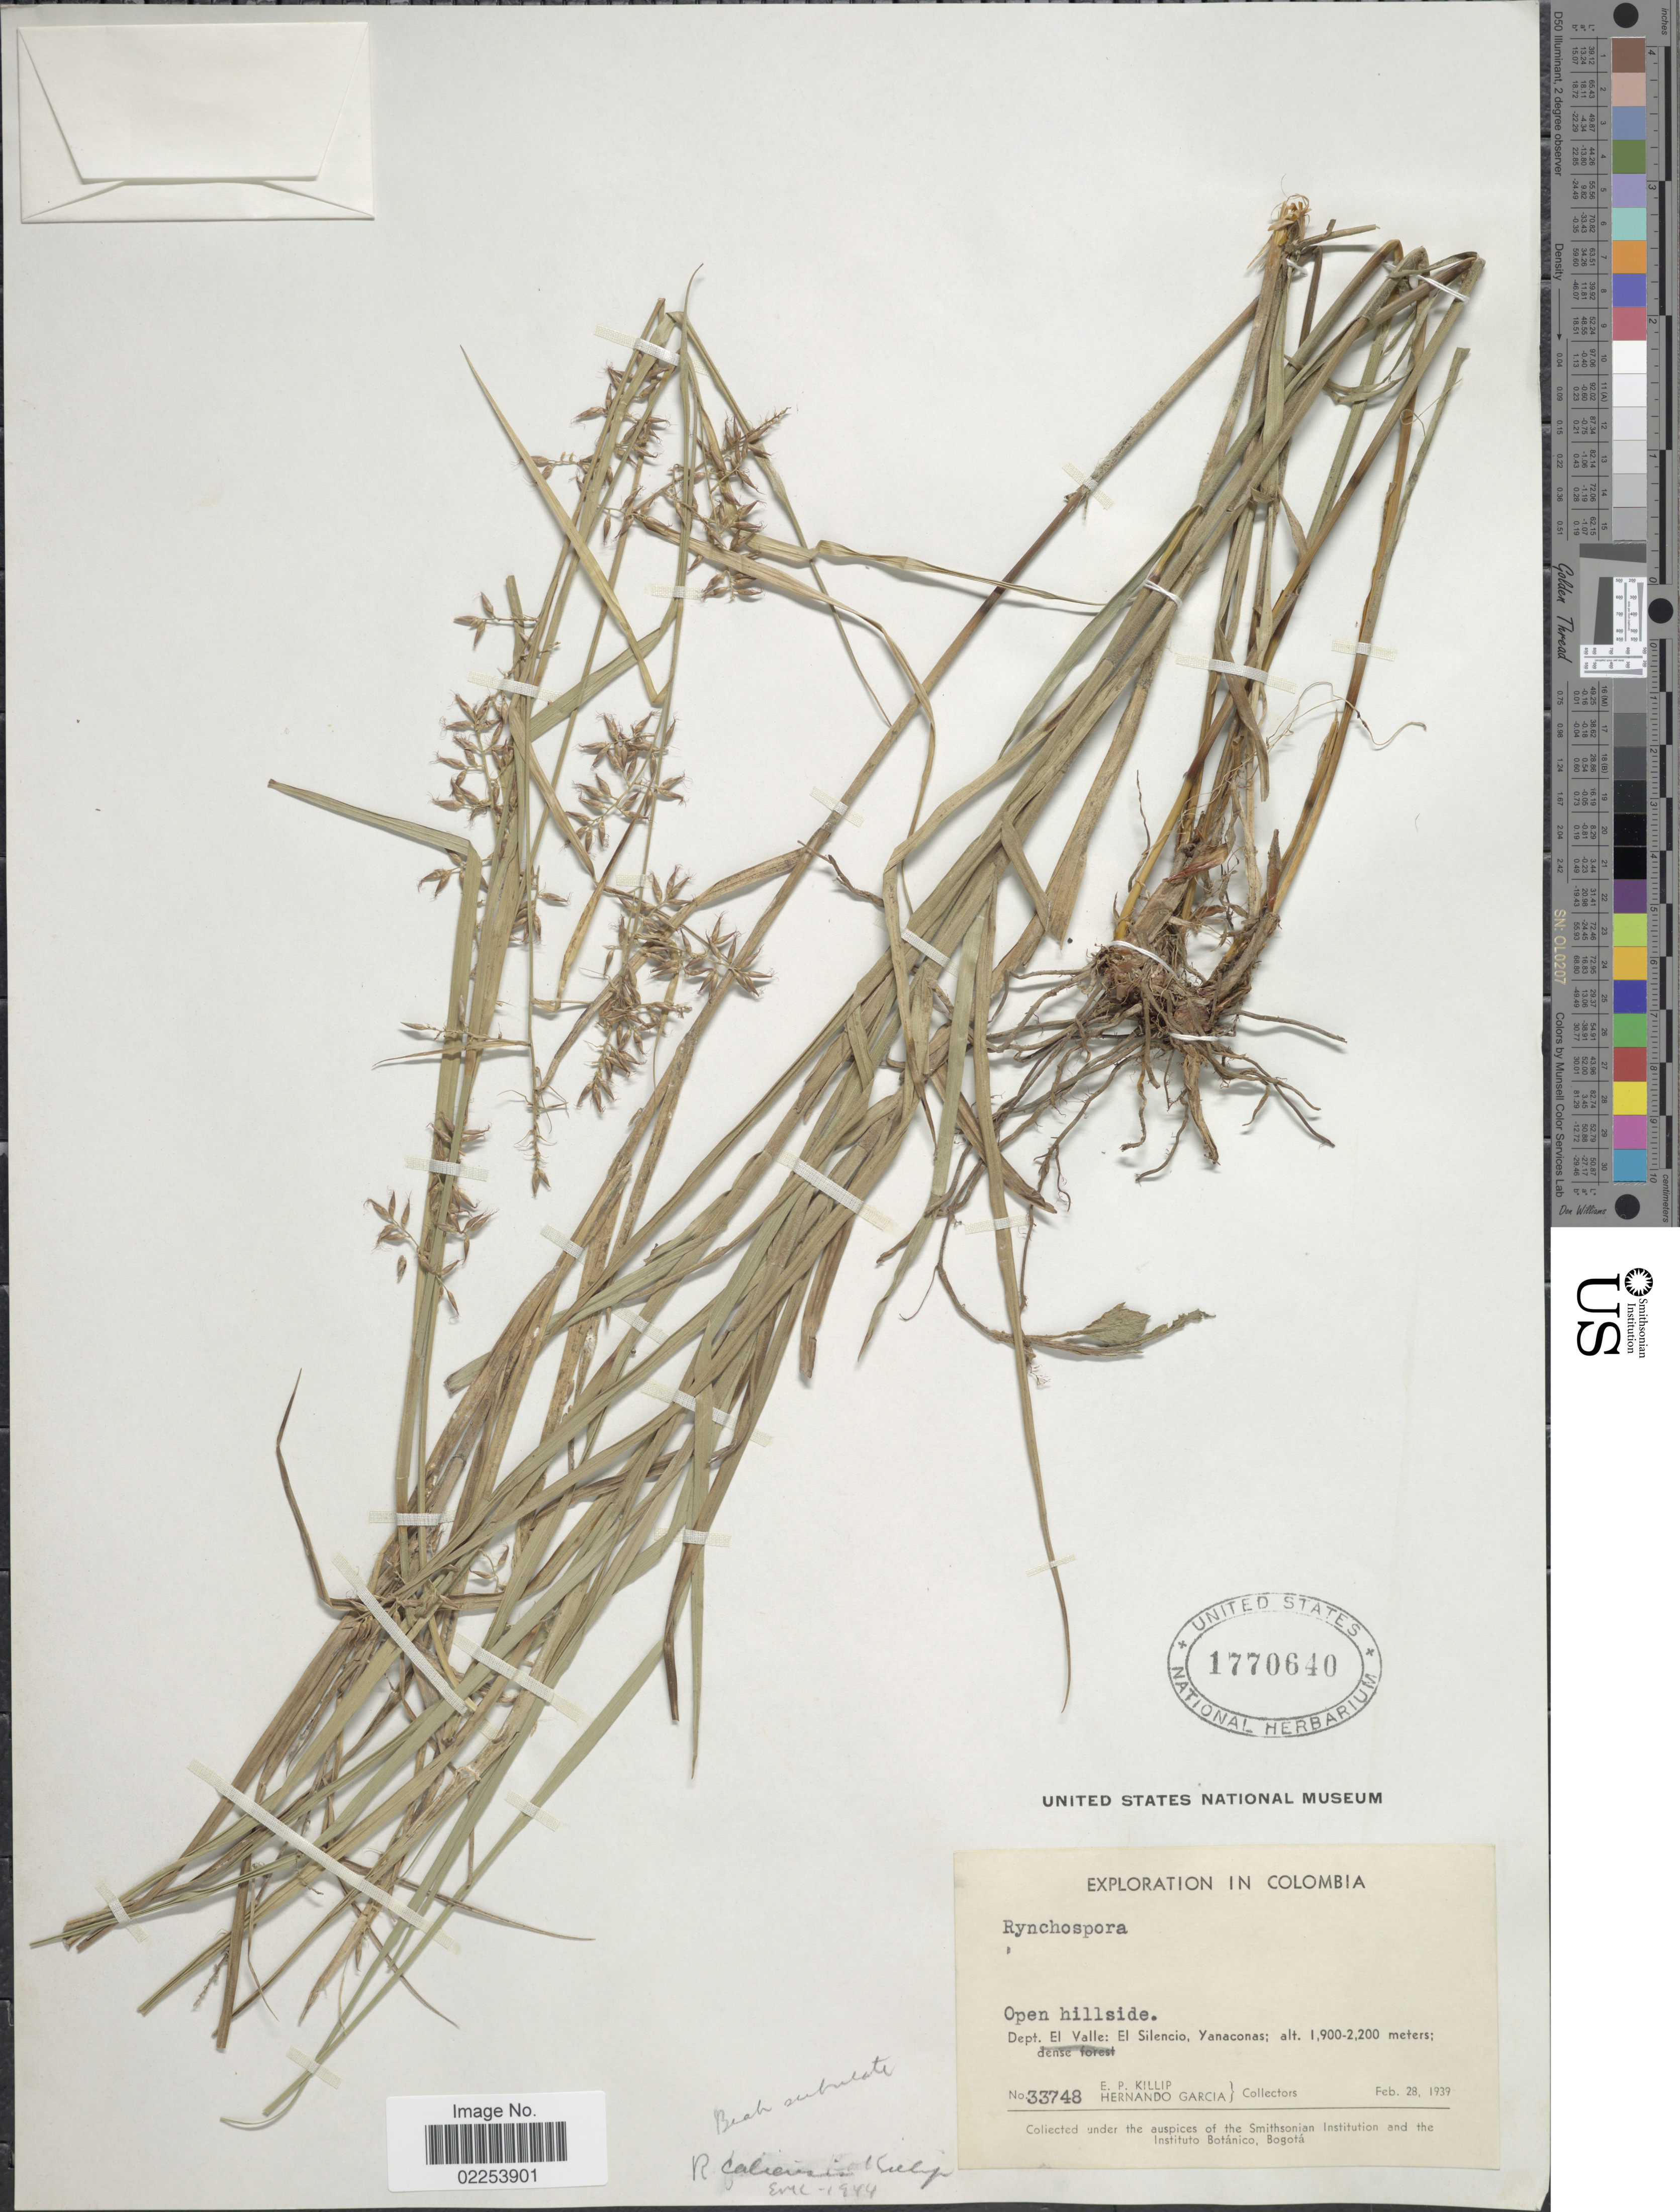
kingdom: Plantae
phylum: Tracheophyta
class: Liliopsida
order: Poales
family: Cyperaceae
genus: Rhynchospora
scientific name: Rhynchospora polyphylla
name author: (Vahl) Vahl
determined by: Moore, G.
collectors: E. P. Killip & H. Garcia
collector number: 33748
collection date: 1939-02-28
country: Colombia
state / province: Valle del Cauca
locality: Dept. El Valle; El Silencio, Yanaconas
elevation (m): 1900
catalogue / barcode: US 1770640